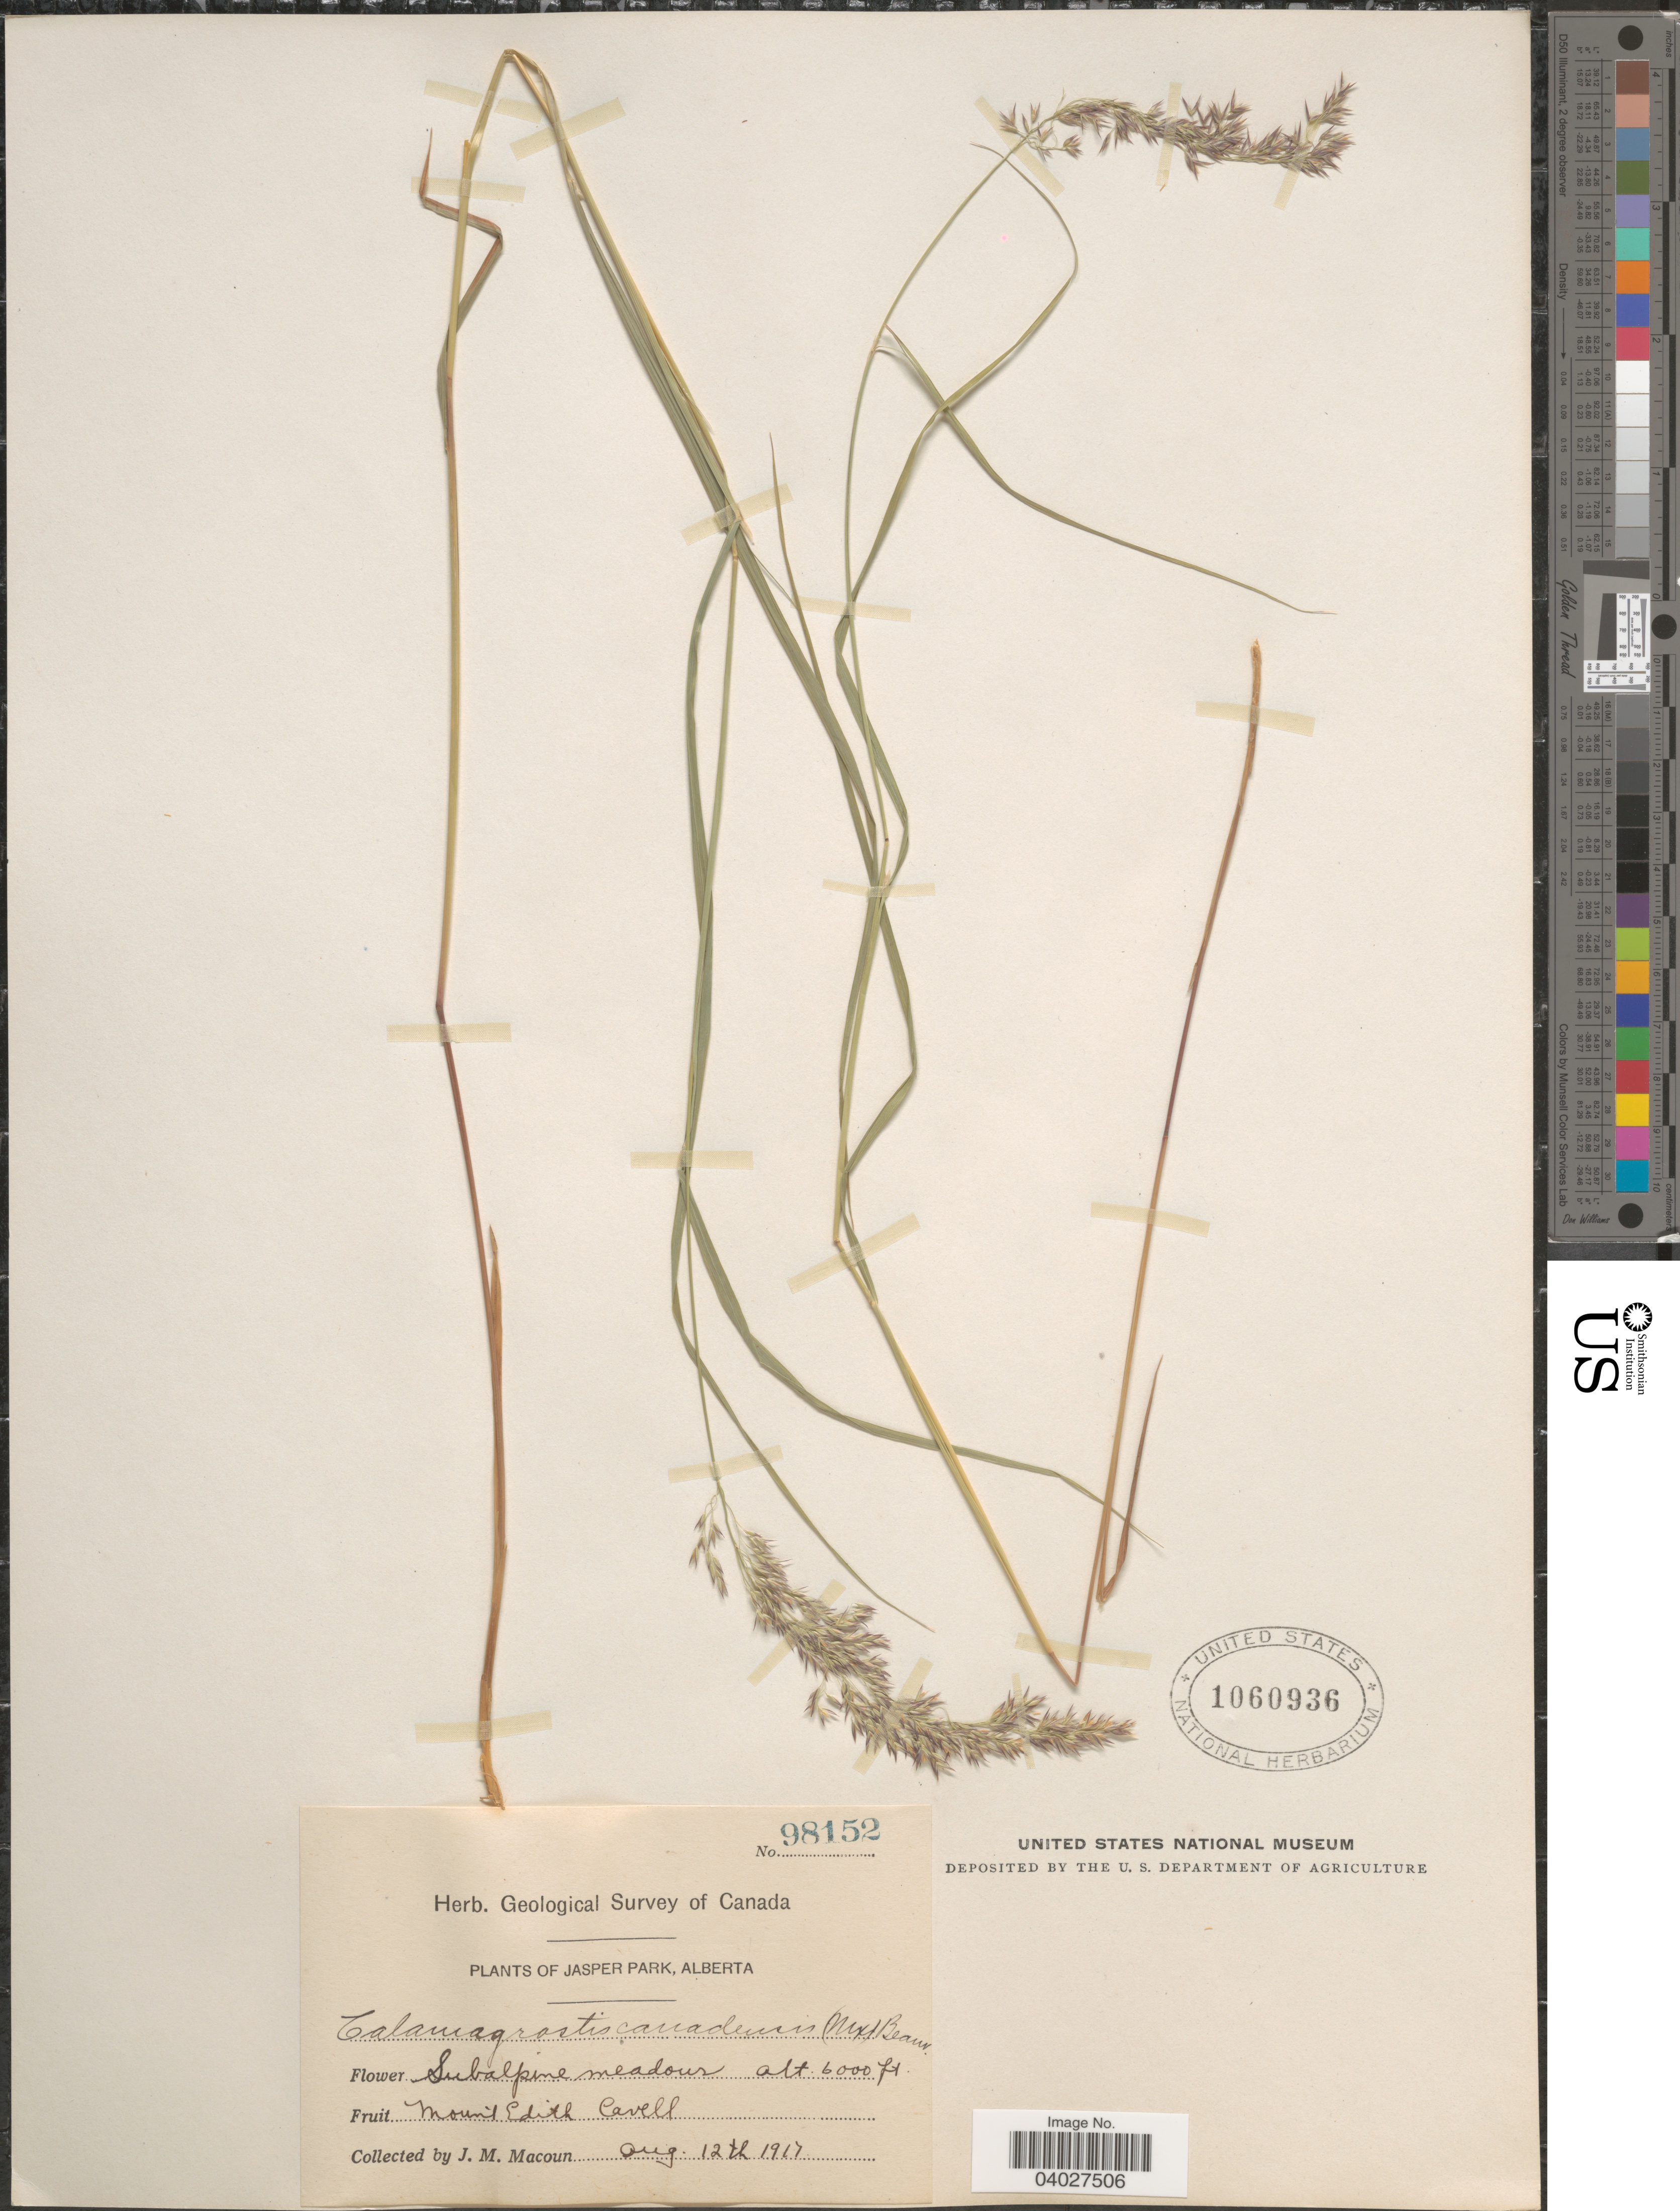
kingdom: Plantae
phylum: Tracheophyta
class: Liliopsida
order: Poales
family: Poaceae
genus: Calamagrostis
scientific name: Calamagrostis canadensis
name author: (Michx.) P. Beauv.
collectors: J. M. Macoun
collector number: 98152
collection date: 1917-08-12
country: Canada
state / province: Alberta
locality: Jasper Park. Subalpine meadows. Mount Edith Cavell.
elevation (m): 1829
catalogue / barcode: US 1060936